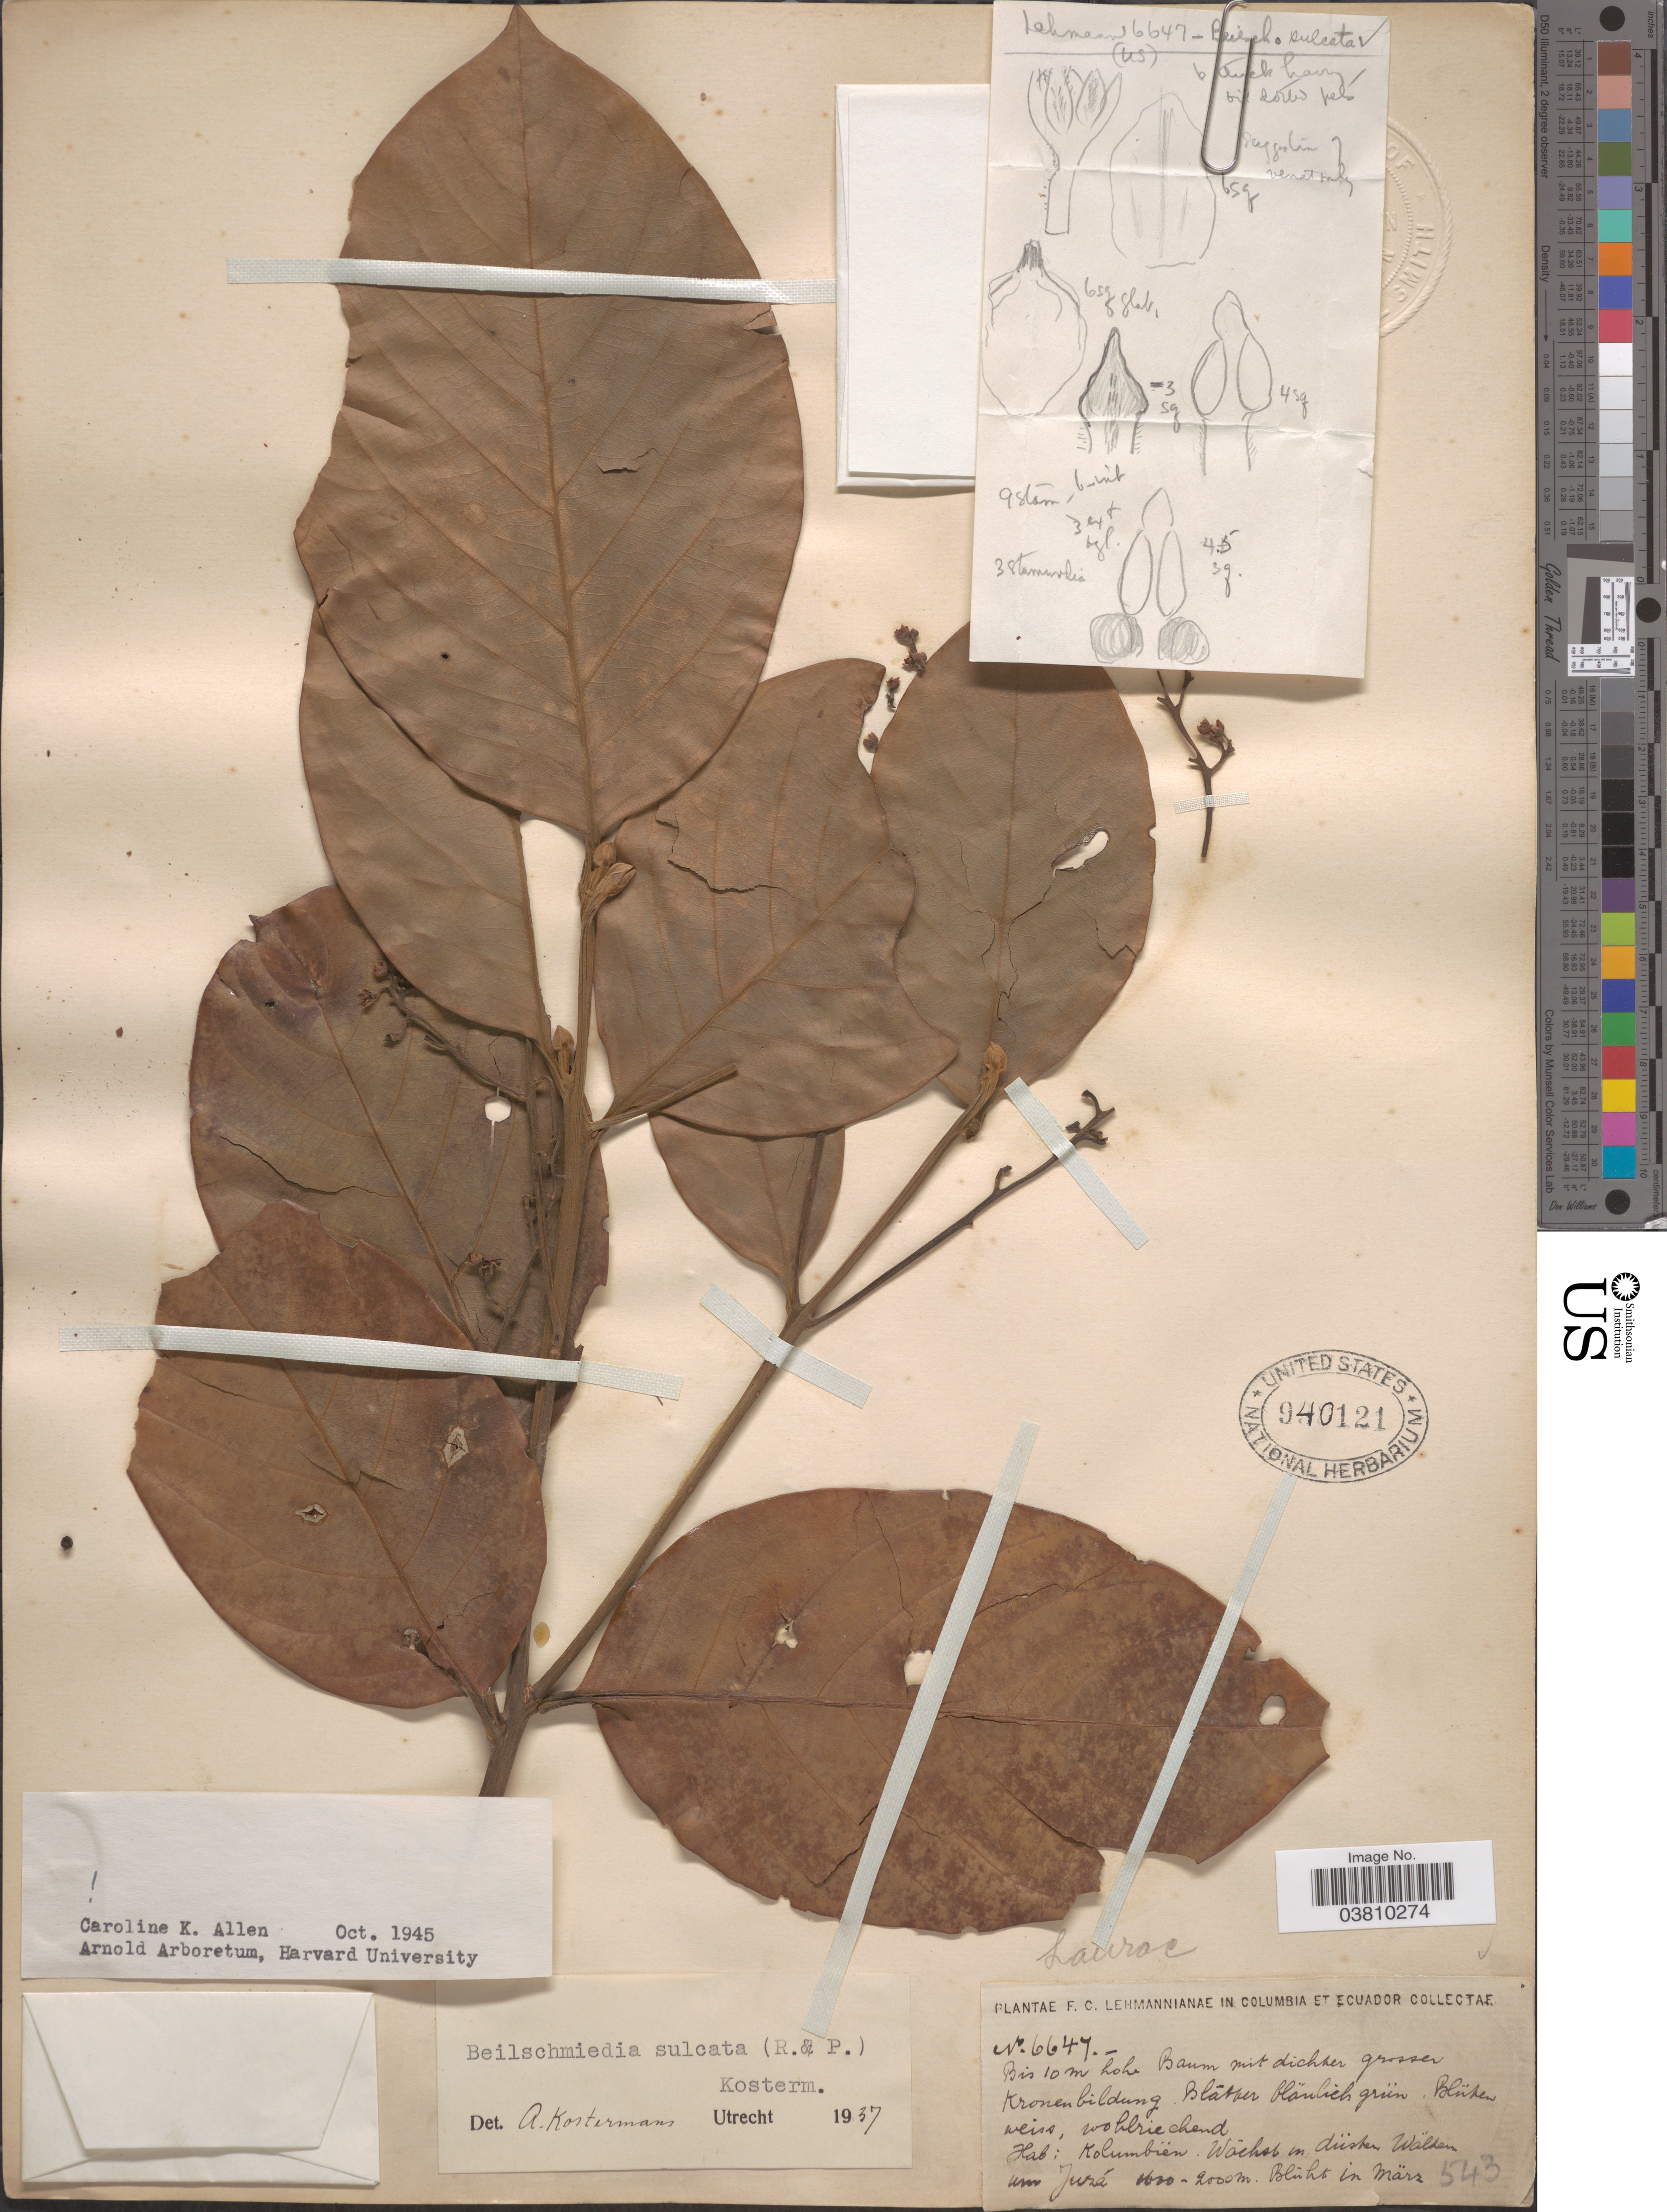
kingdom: Plantae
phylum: Tracheophyta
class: Magnoliopsida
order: Laurales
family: Lauraceae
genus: Beilschmiedia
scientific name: Beilschmiedia sulcata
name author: (Ruiz & Pav.) Kosterm.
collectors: F. C. Lehmann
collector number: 6647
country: Colombia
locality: Kolumbién. Wáchst in düshen Wälden um Juzá.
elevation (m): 1600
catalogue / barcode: US 940121